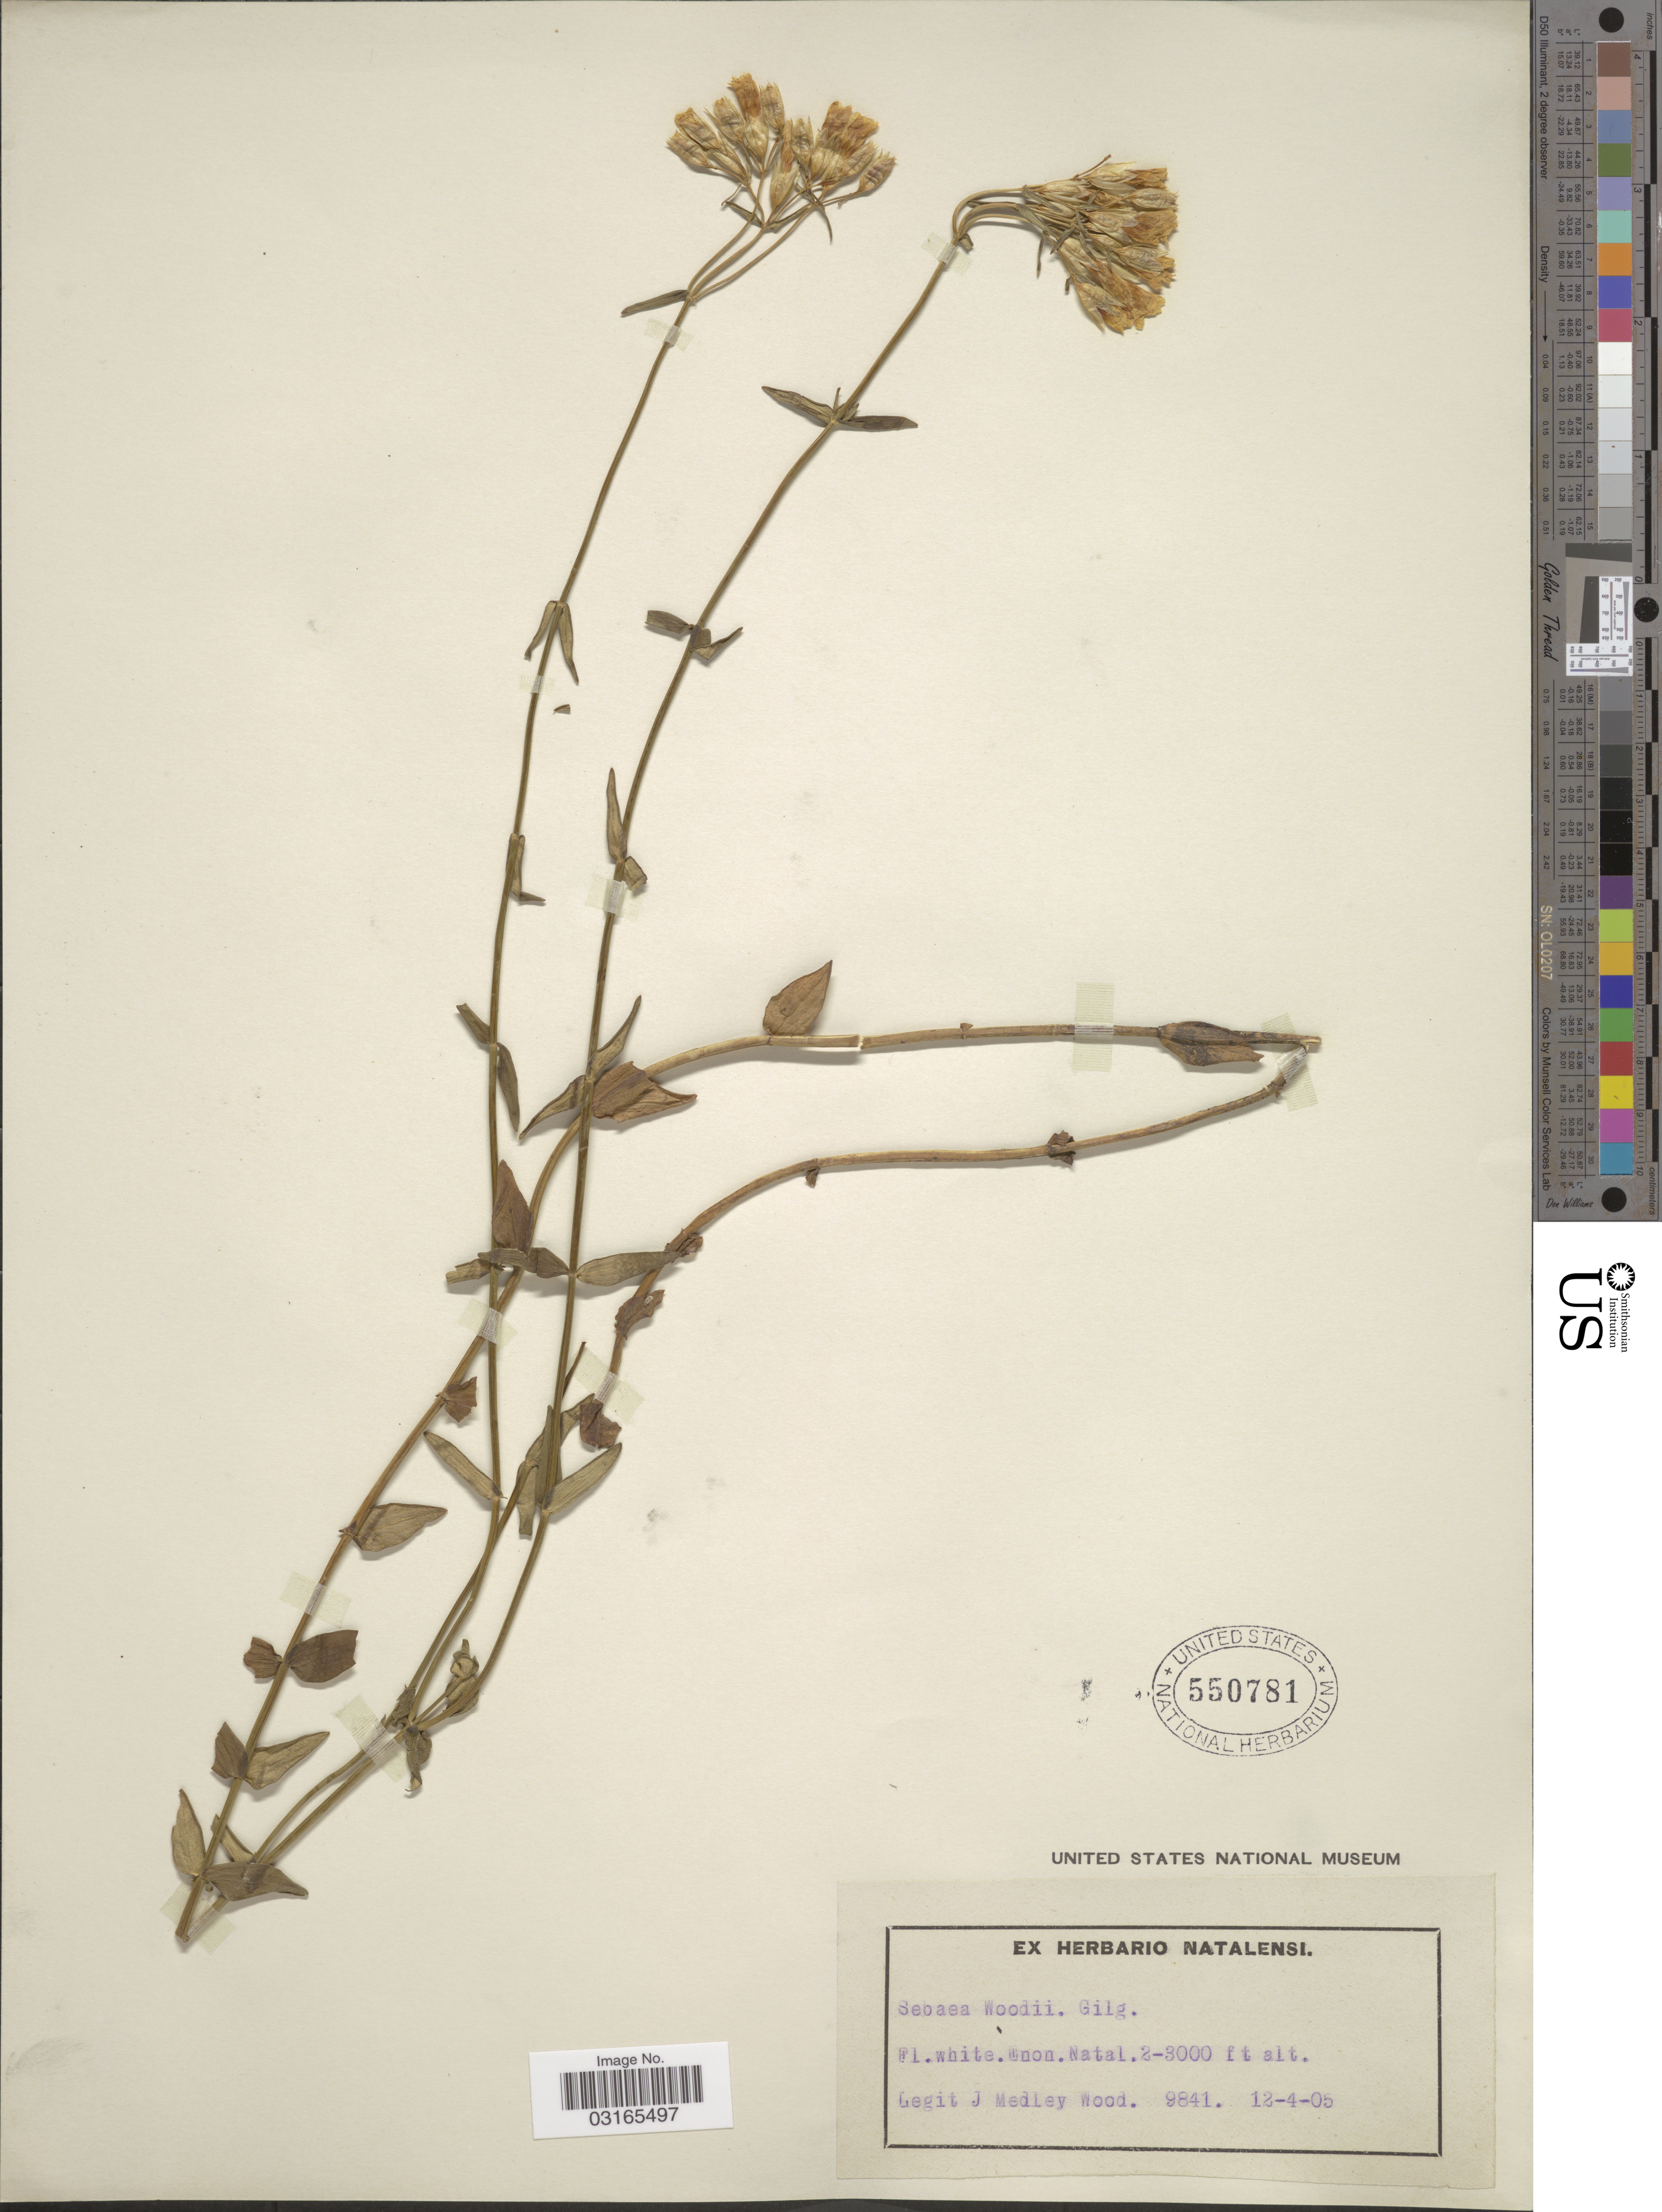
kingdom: Plantae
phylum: Tracheophyta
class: Magnoliopsida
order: Gentianales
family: Gentianaceae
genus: Sebaea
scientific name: Sebaea woodii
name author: Gilg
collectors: J. M. Wood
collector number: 9841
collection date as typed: Transcribed d/m/y: 12/4/5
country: South Africa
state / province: KwaZulu-Natal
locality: Natal.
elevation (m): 610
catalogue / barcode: US 550781